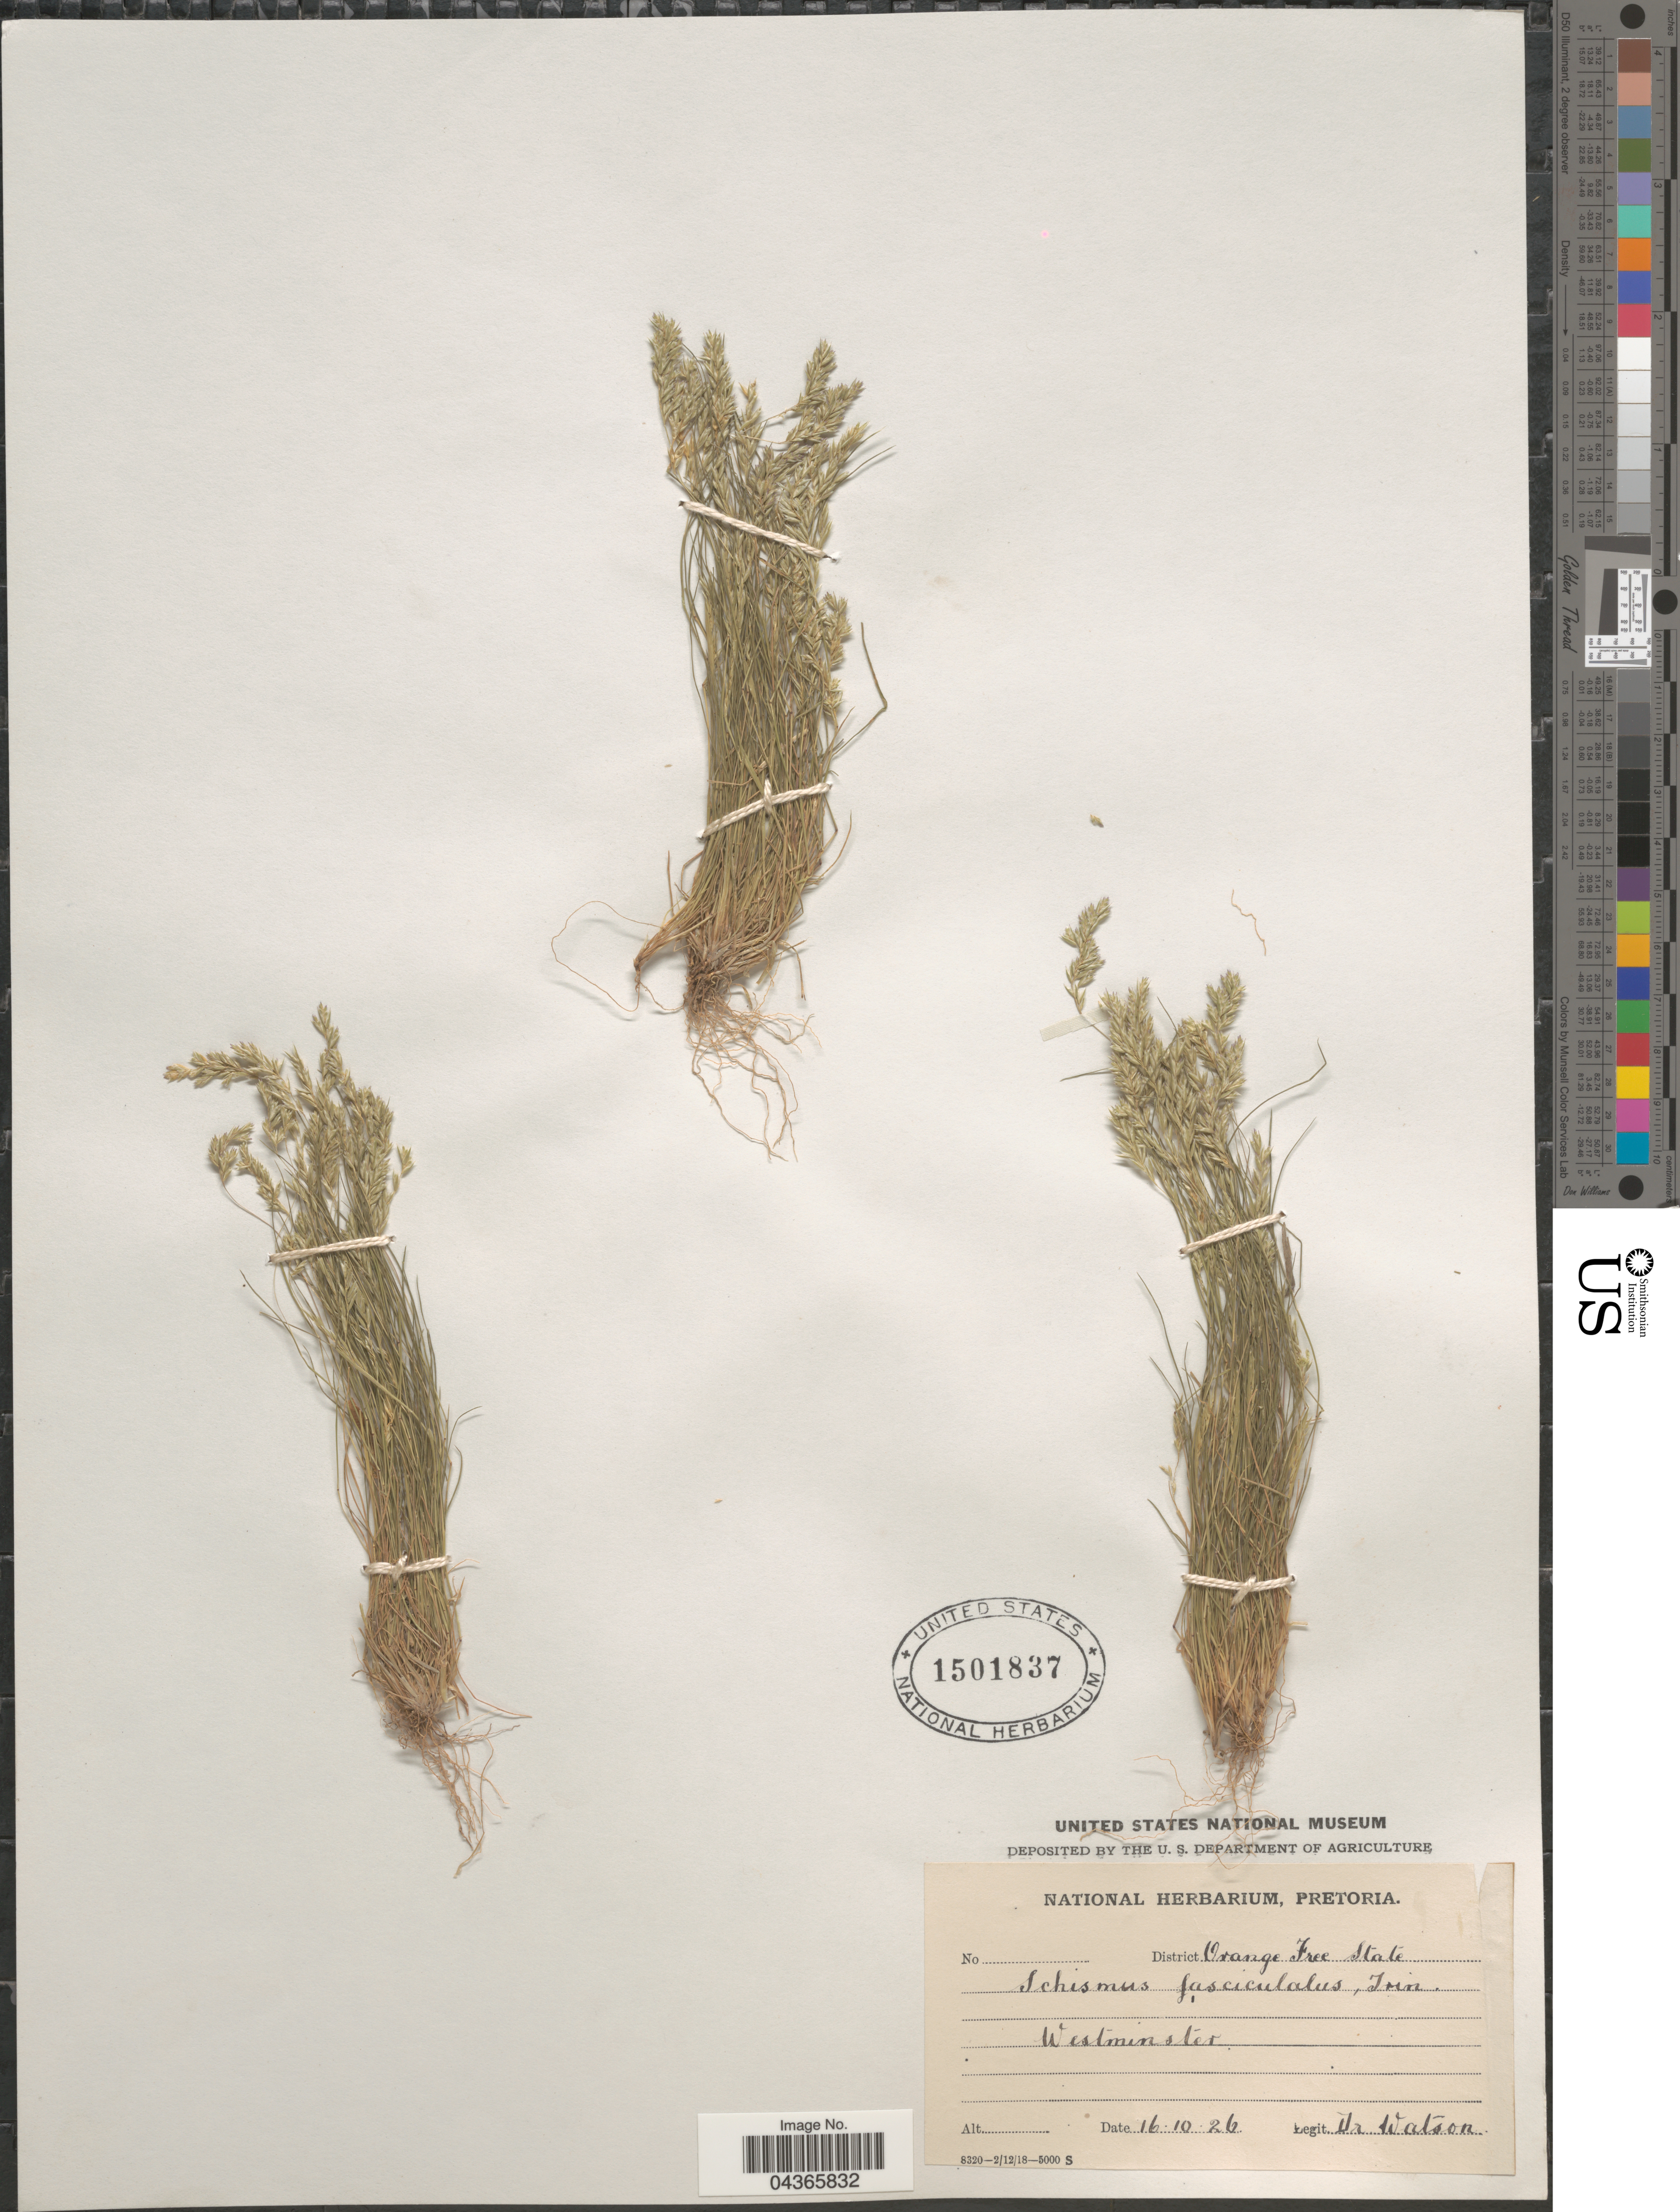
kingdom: Plantae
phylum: Tracheophyta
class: Liliopsida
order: Poales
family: Poaceae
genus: Schismus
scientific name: Schismus barbatus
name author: (L.) Thell.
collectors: -- Watson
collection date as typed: Transcribed d/m/y: 16/10/26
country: South Africa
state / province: Free State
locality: District Orange Free State. Westminster.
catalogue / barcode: US 1501837